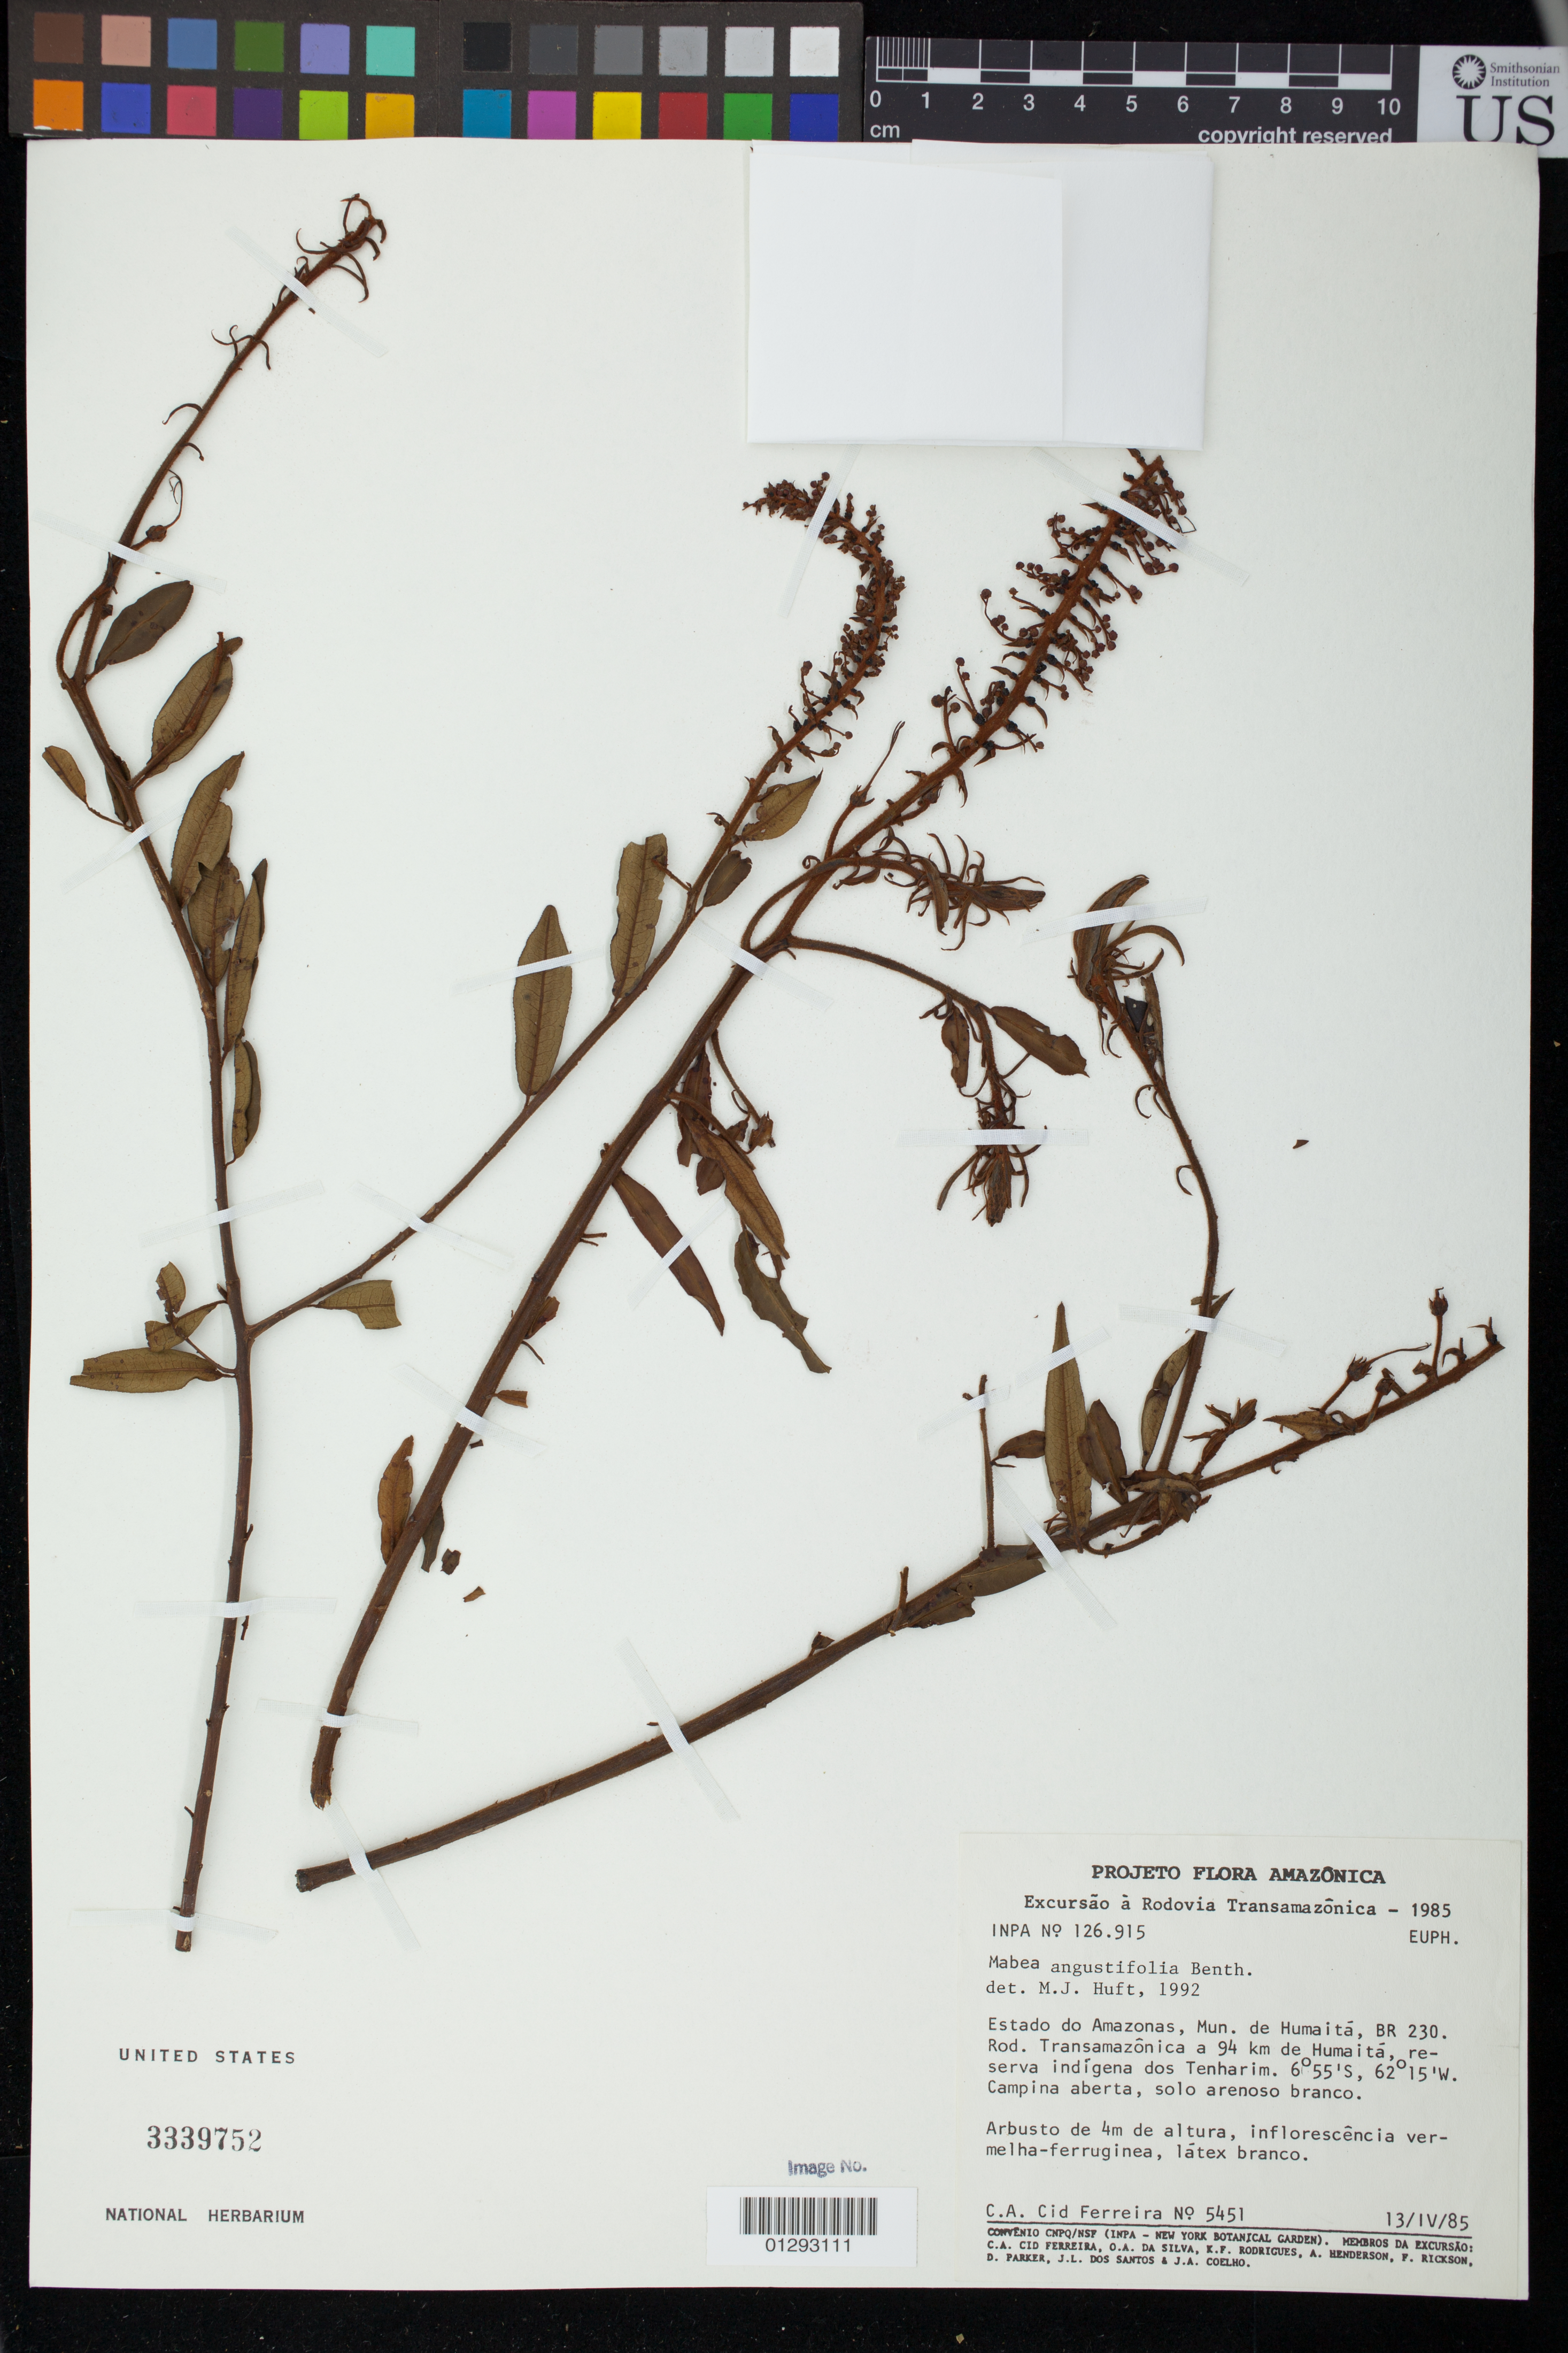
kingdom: Plantae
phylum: Tracheophyta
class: Magnoliopsida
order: Malpighiales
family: Euphorbiaceae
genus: Mabea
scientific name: Mabea angustifolia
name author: Spruce ex Benth.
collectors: C. A. Cid Ferreira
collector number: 5451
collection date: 1985-04-13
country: Brazil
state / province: Amazonas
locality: Mun. de Humaita, BR 230. Rod. Transamazonica a 94 km de Humaita, reserva indigena dos Tenharim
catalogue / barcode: US 3339752